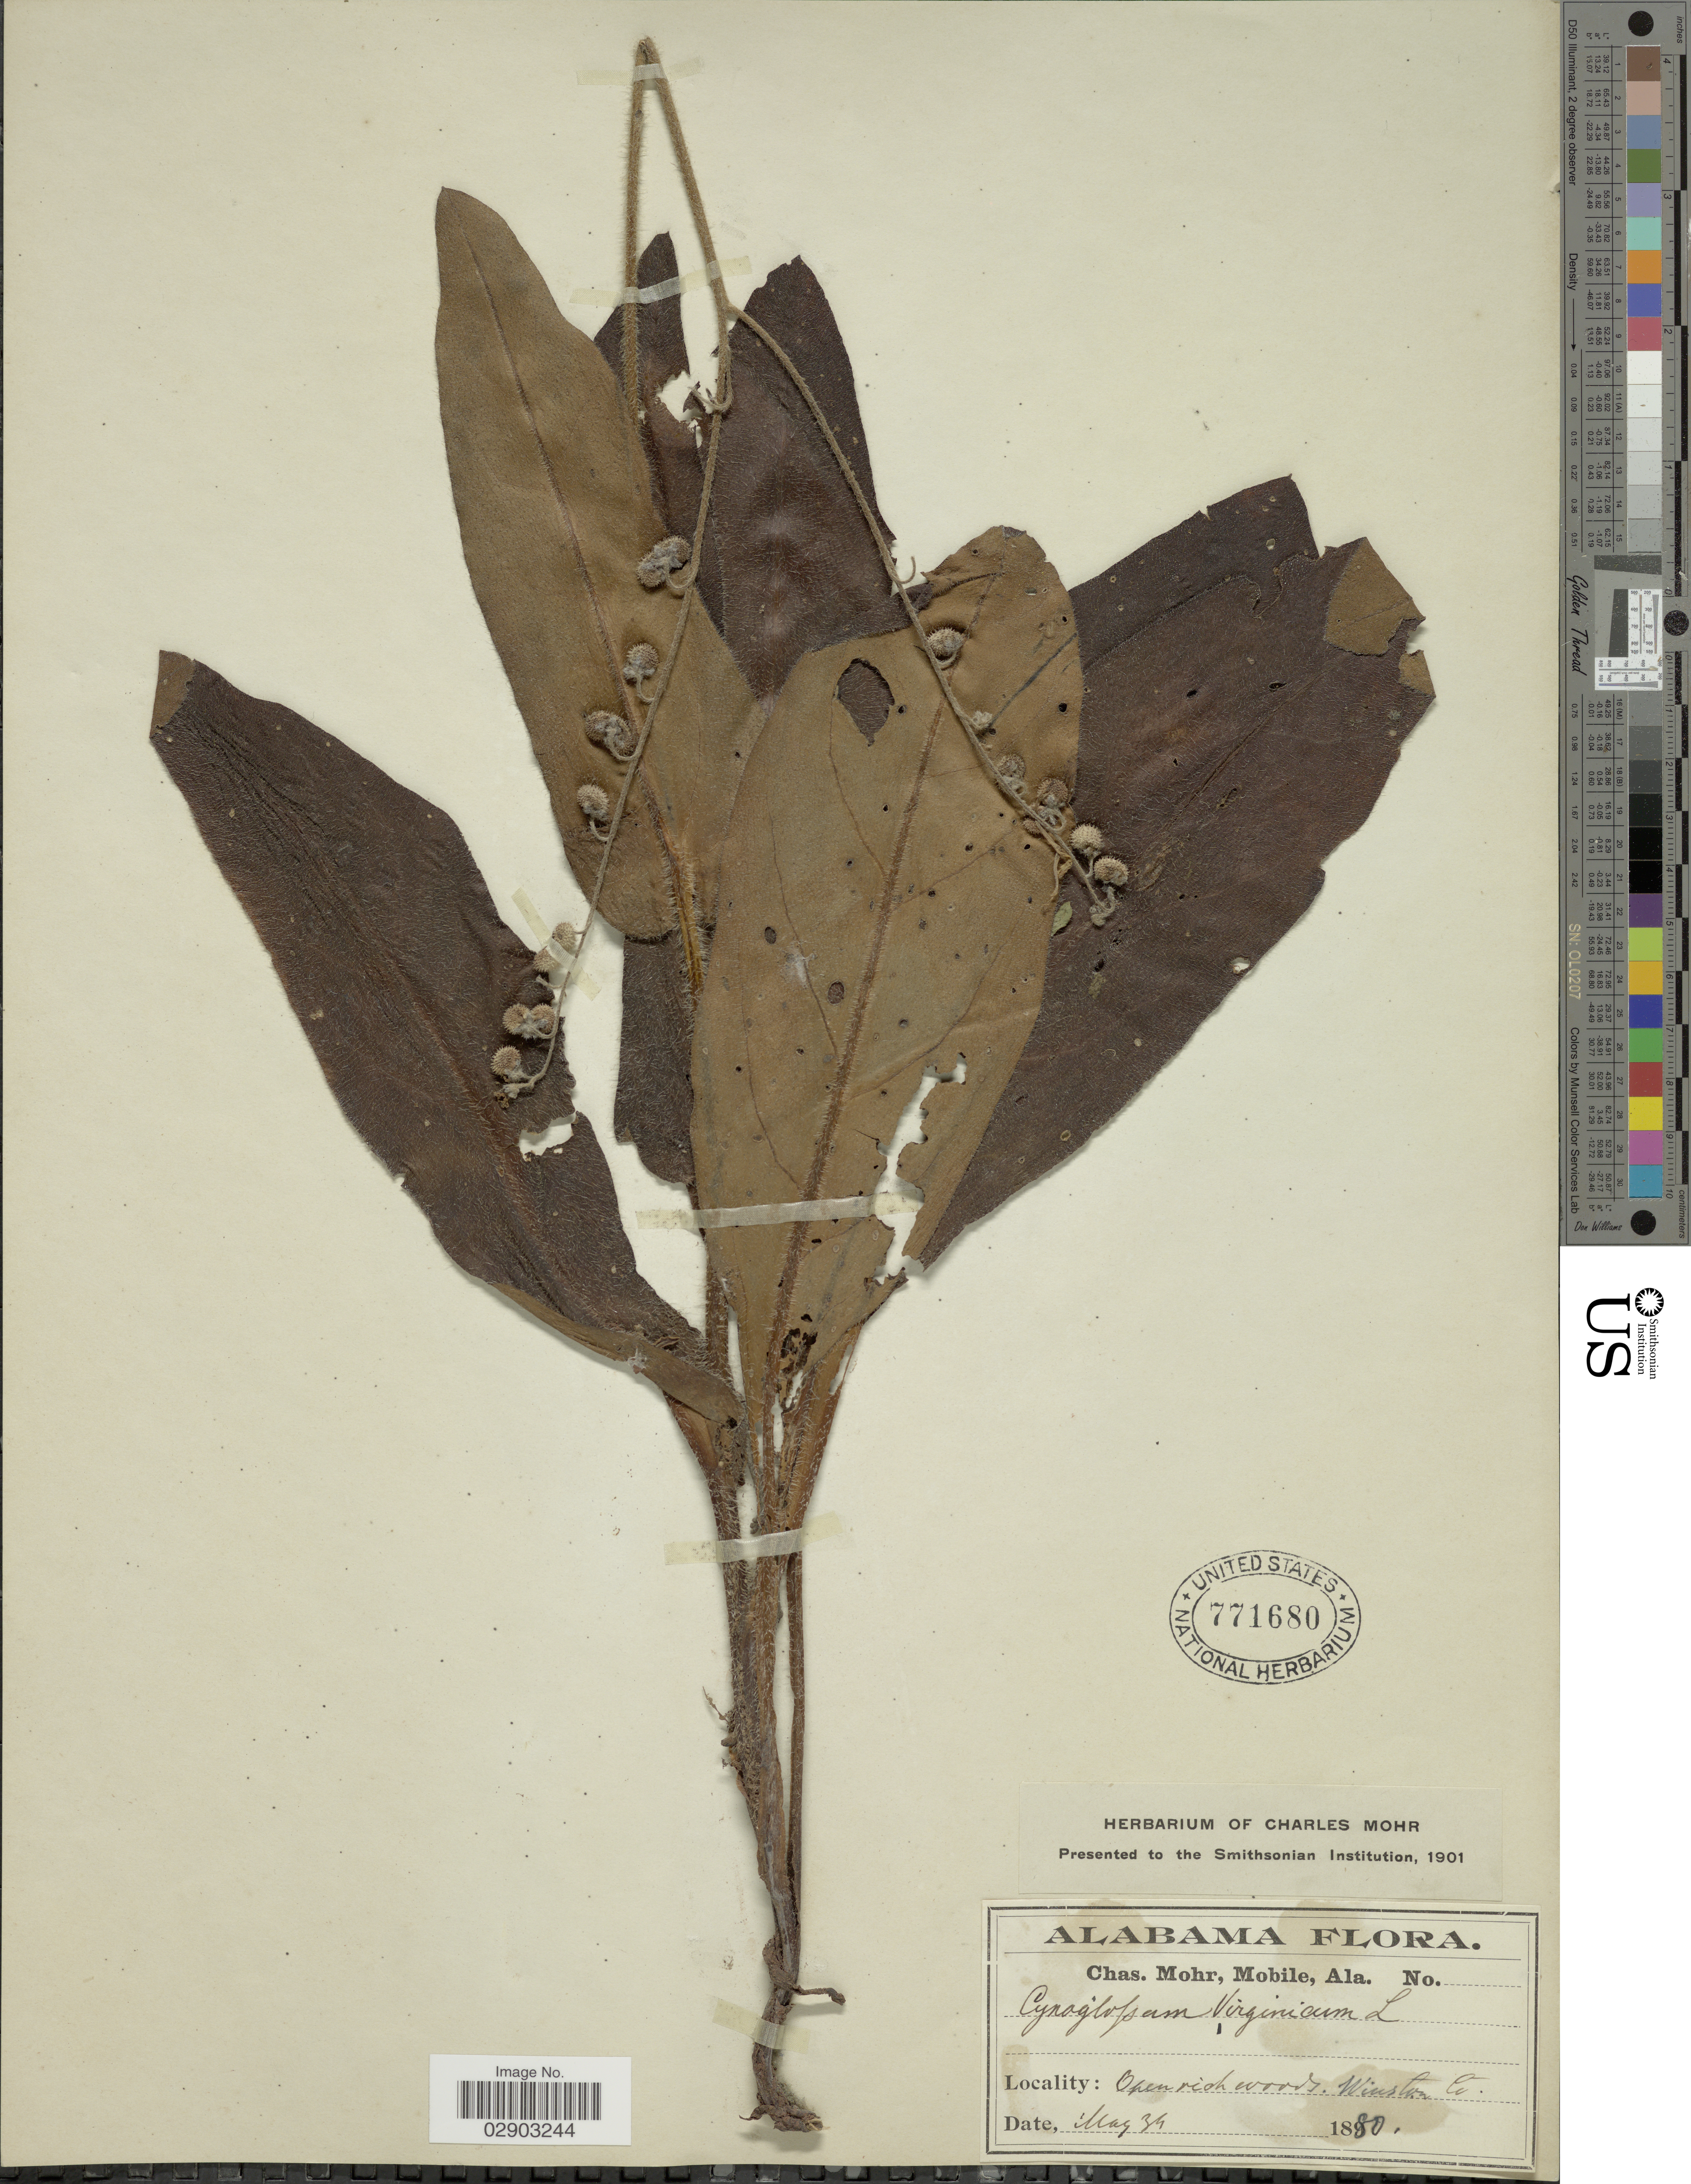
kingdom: Plantae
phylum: Tracheophyta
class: Magnoliopsida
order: Boraginales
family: Boraginaceae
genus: Cynoglossum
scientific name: Cynoglossum virginianum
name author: L.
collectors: Mohr, C. T. (herbarium)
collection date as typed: May 34 1880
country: United States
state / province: Alabama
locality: Winston Co.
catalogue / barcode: US 771680